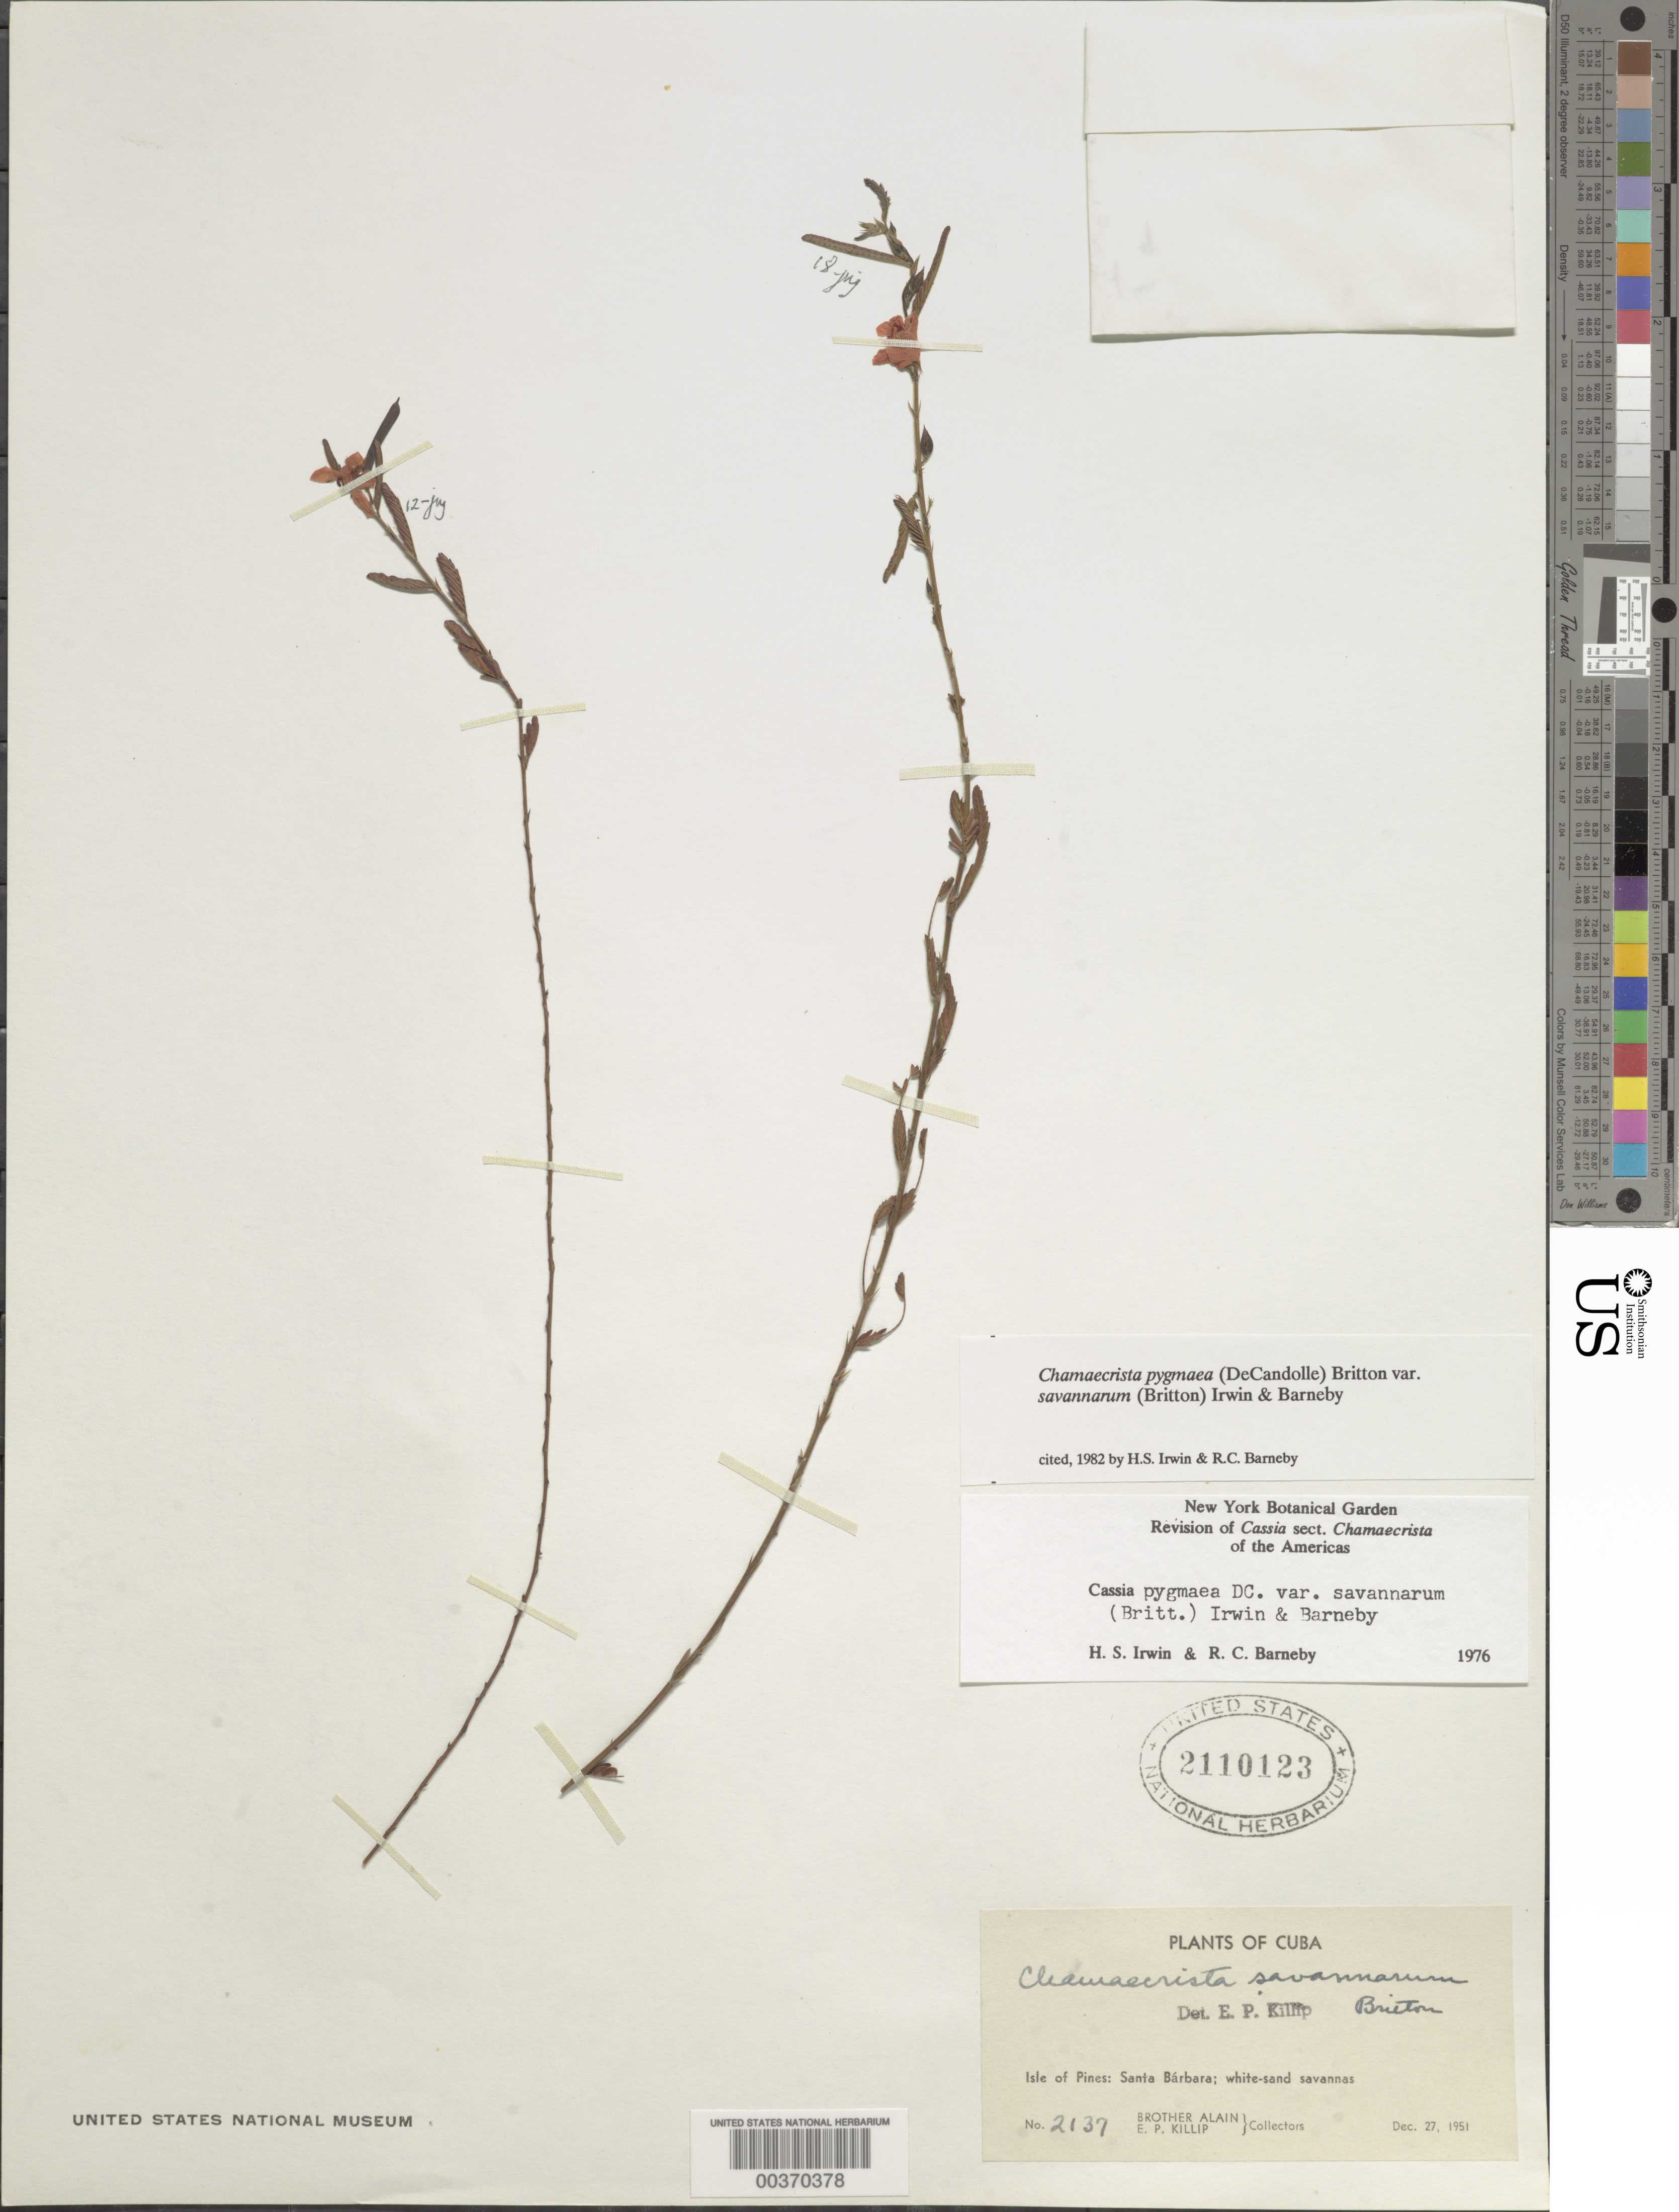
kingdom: Plantae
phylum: Tracheophyta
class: Magnoliopsida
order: Fabales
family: Fabaceae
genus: Chamaecrista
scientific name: Chamaecrista pygmaea var. savannarum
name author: (Britton) H.S. Irwin & Barneby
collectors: A. H. Liogier & E. P. Killip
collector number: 2137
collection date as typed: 27 Dec 1951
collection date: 1951-12-27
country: Cuba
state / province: Isla de La Juventud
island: Isla de La Juventud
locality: Santa barbara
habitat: White sand; savannas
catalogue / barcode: US 2110123